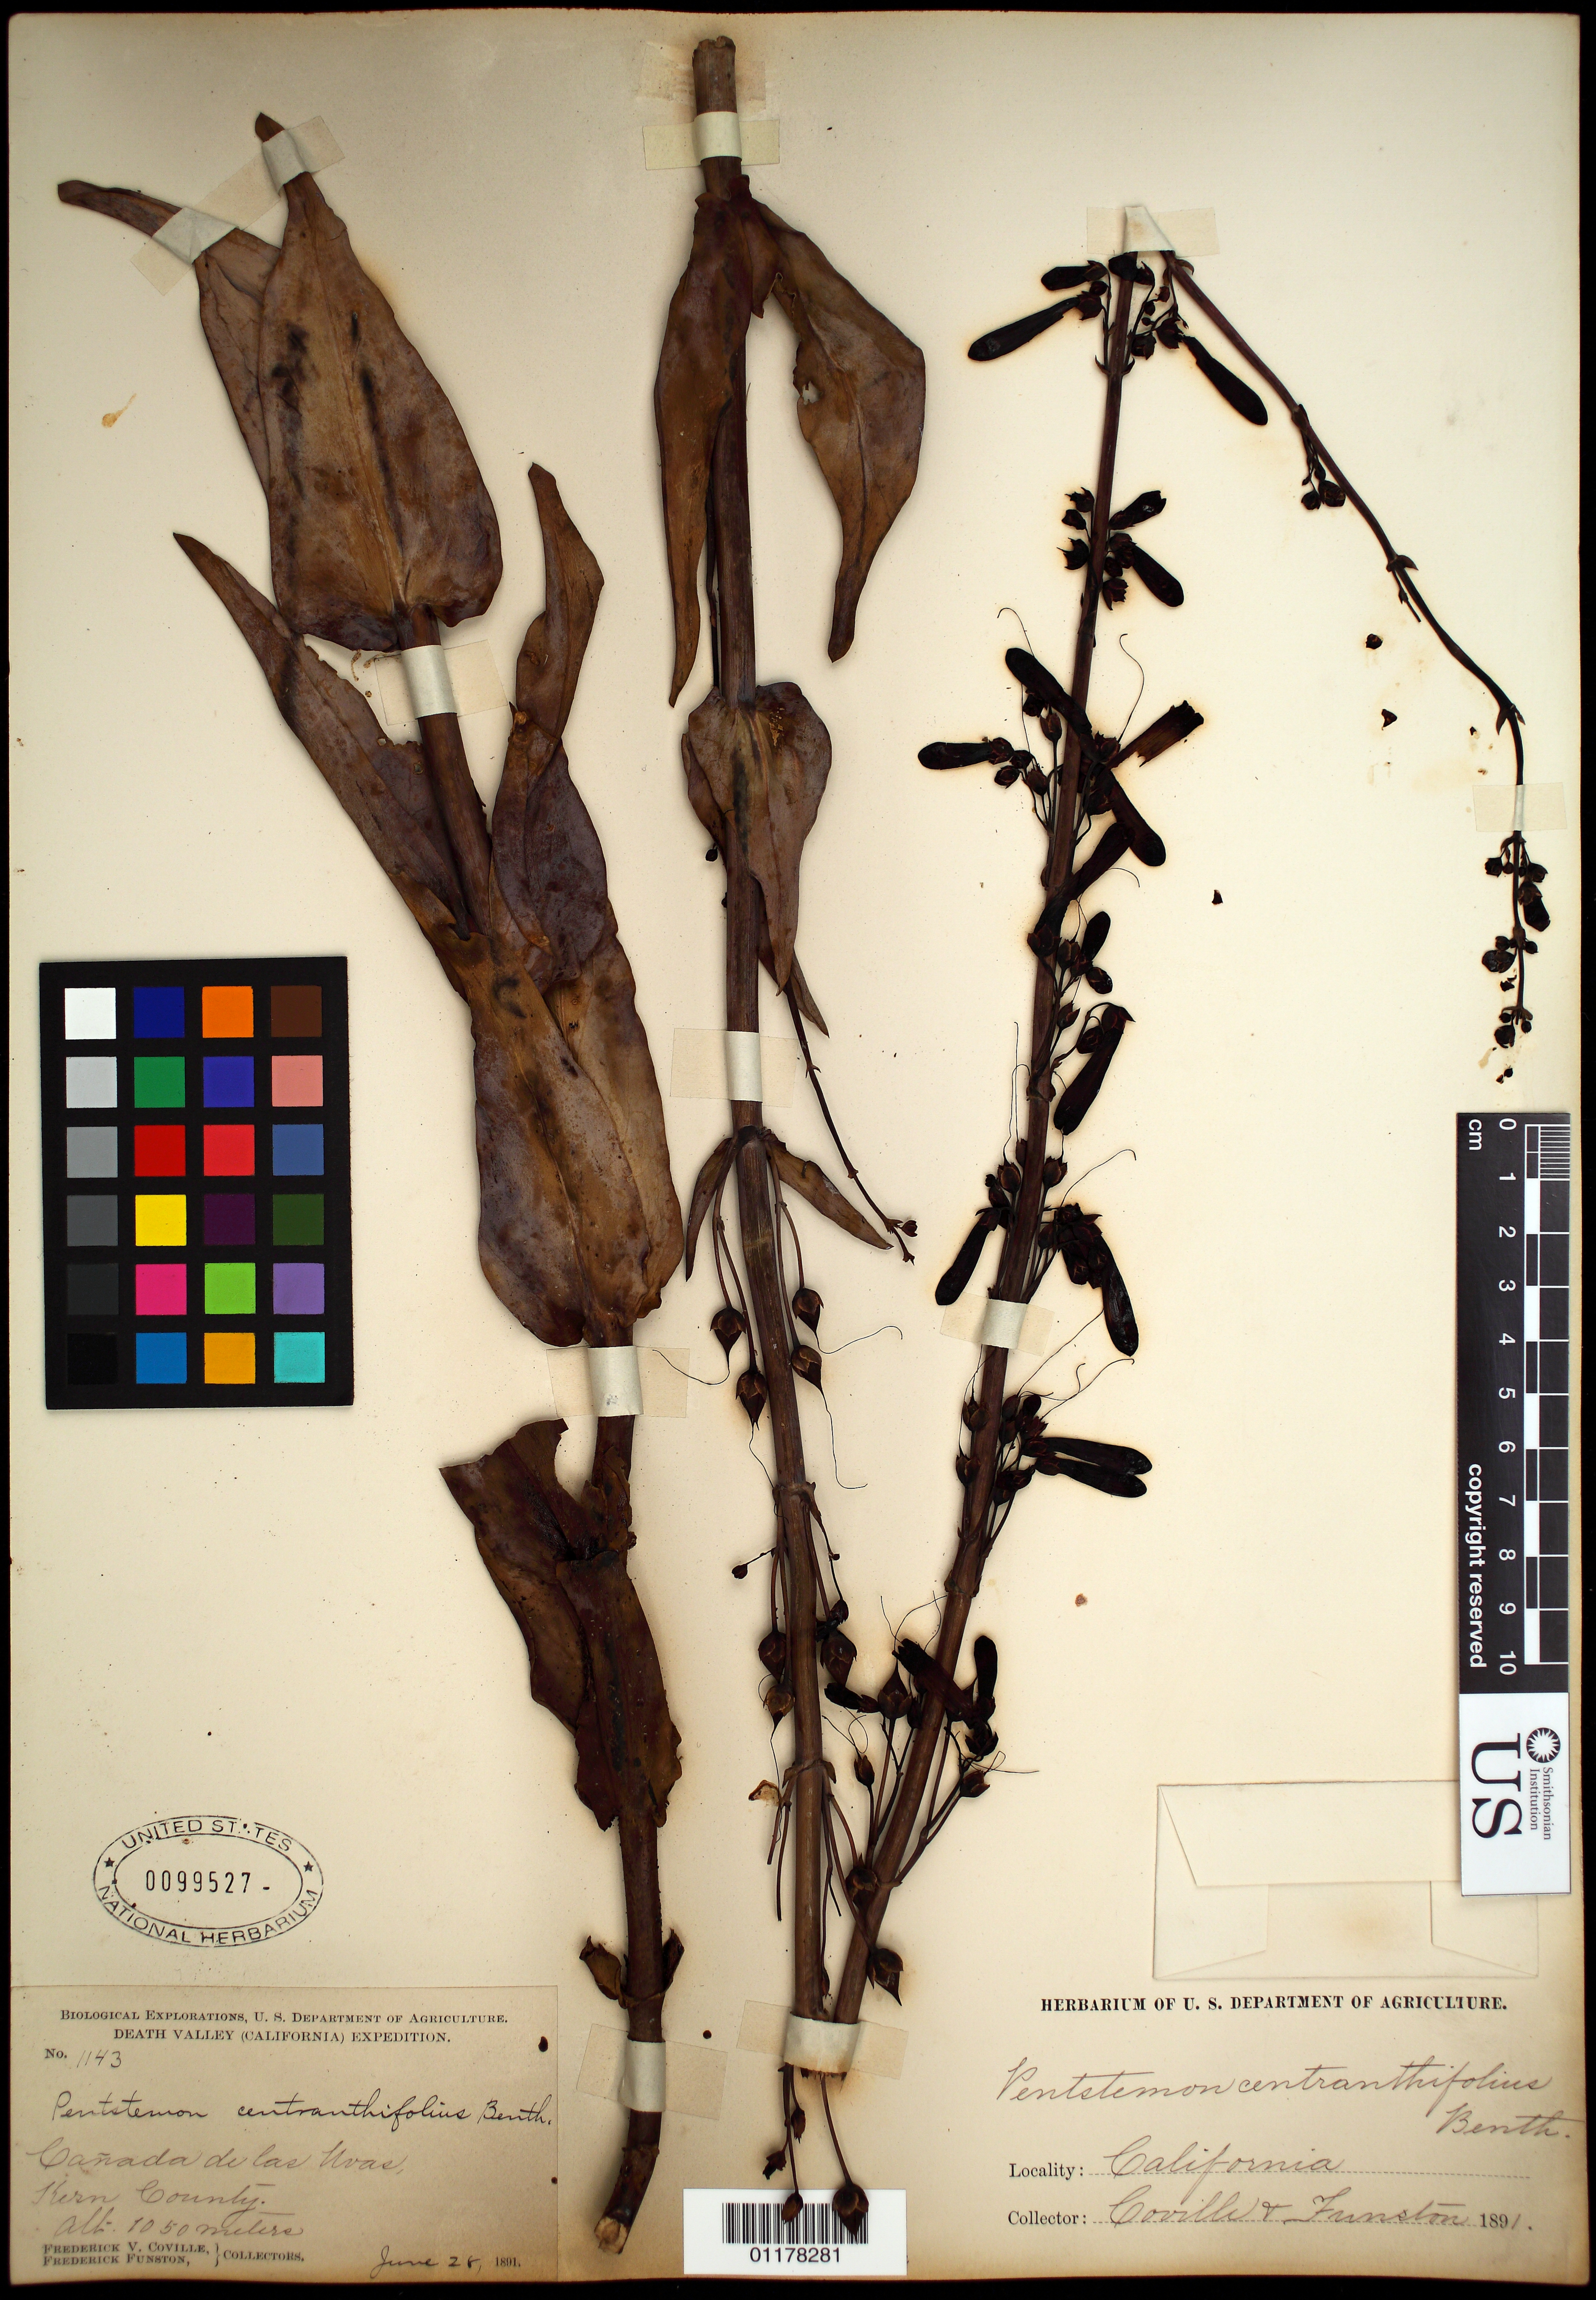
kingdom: Plantae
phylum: Tracheophyta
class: Magnoliopsida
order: Lamiales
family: Plantaginaceae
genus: Penstemon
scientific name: Penstemon centranthifolius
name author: Benth.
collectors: F. V. Coville & F. Funston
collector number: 1143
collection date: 1891-06-28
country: United States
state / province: California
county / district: Kern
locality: Canada de las Uvas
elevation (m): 1050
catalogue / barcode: US 99527